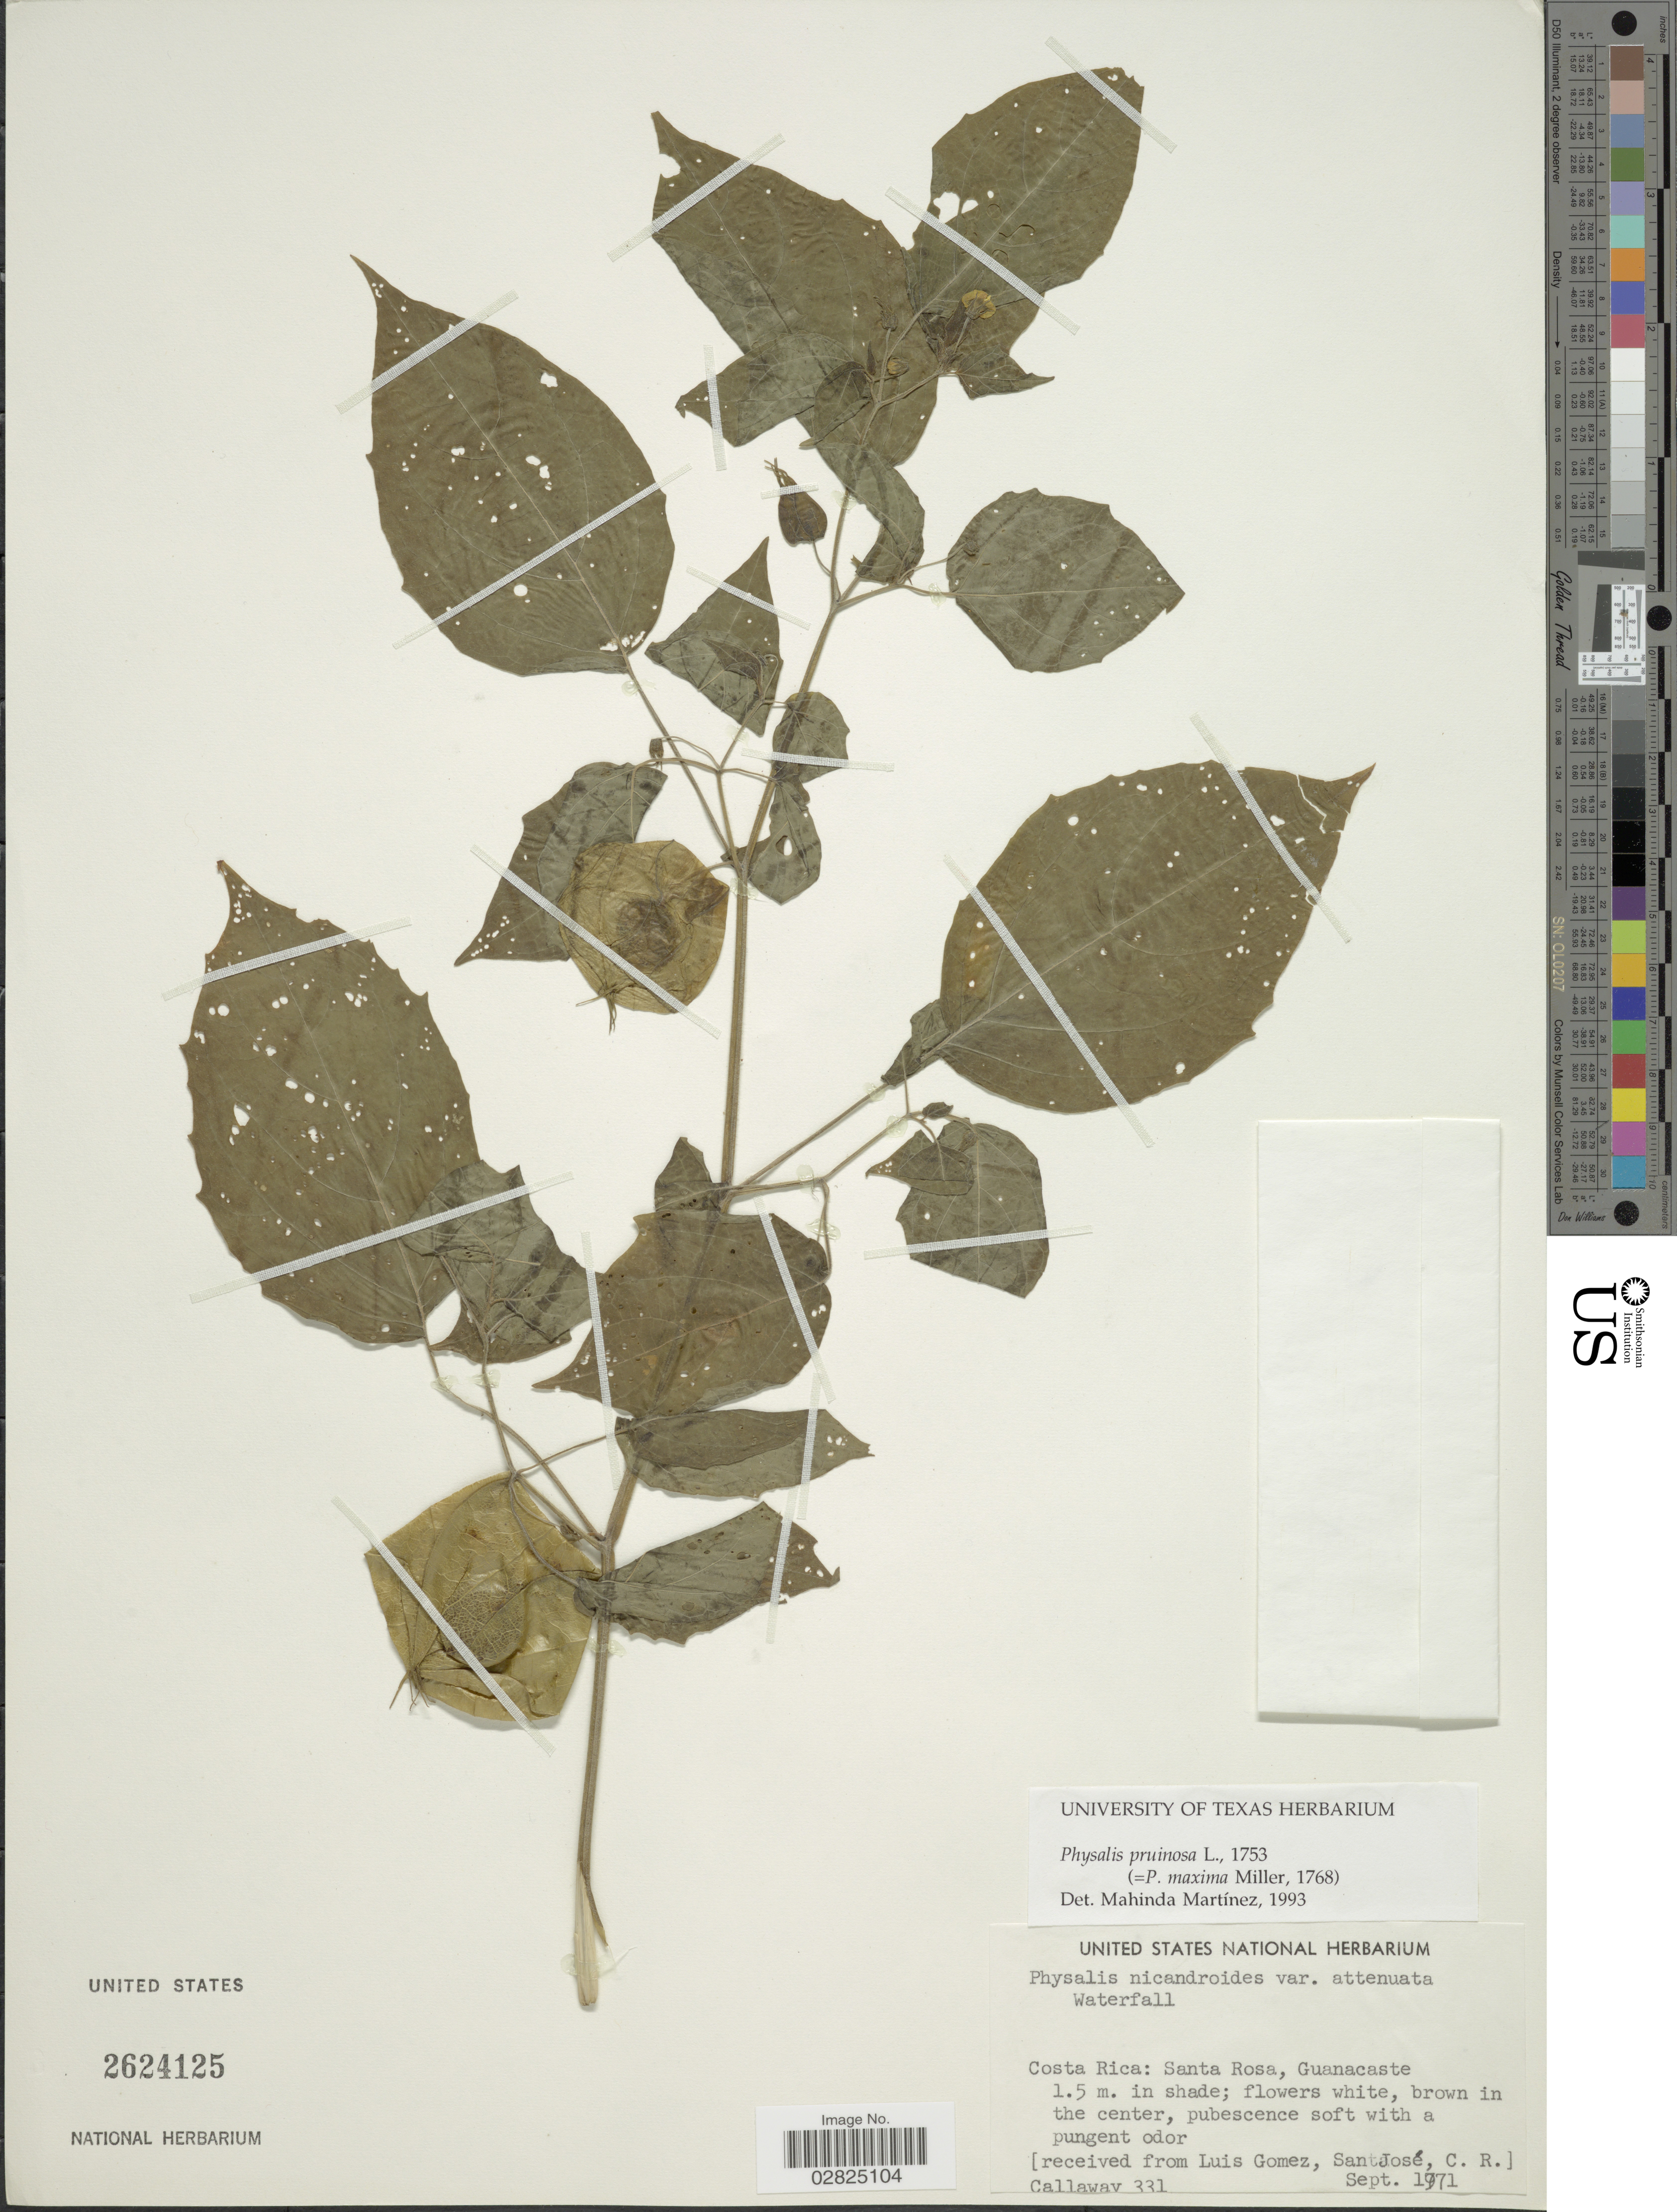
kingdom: Plantae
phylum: Tracheophyta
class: Magnoliopsida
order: Solanales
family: Solanaceae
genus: Physalis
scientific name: Physalis pruinosa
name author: L.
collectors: Callaway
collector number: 331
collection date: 1971-09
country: Costa Rica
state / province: Guanacaste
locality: Santa Rosa.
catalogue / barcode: US 2624125